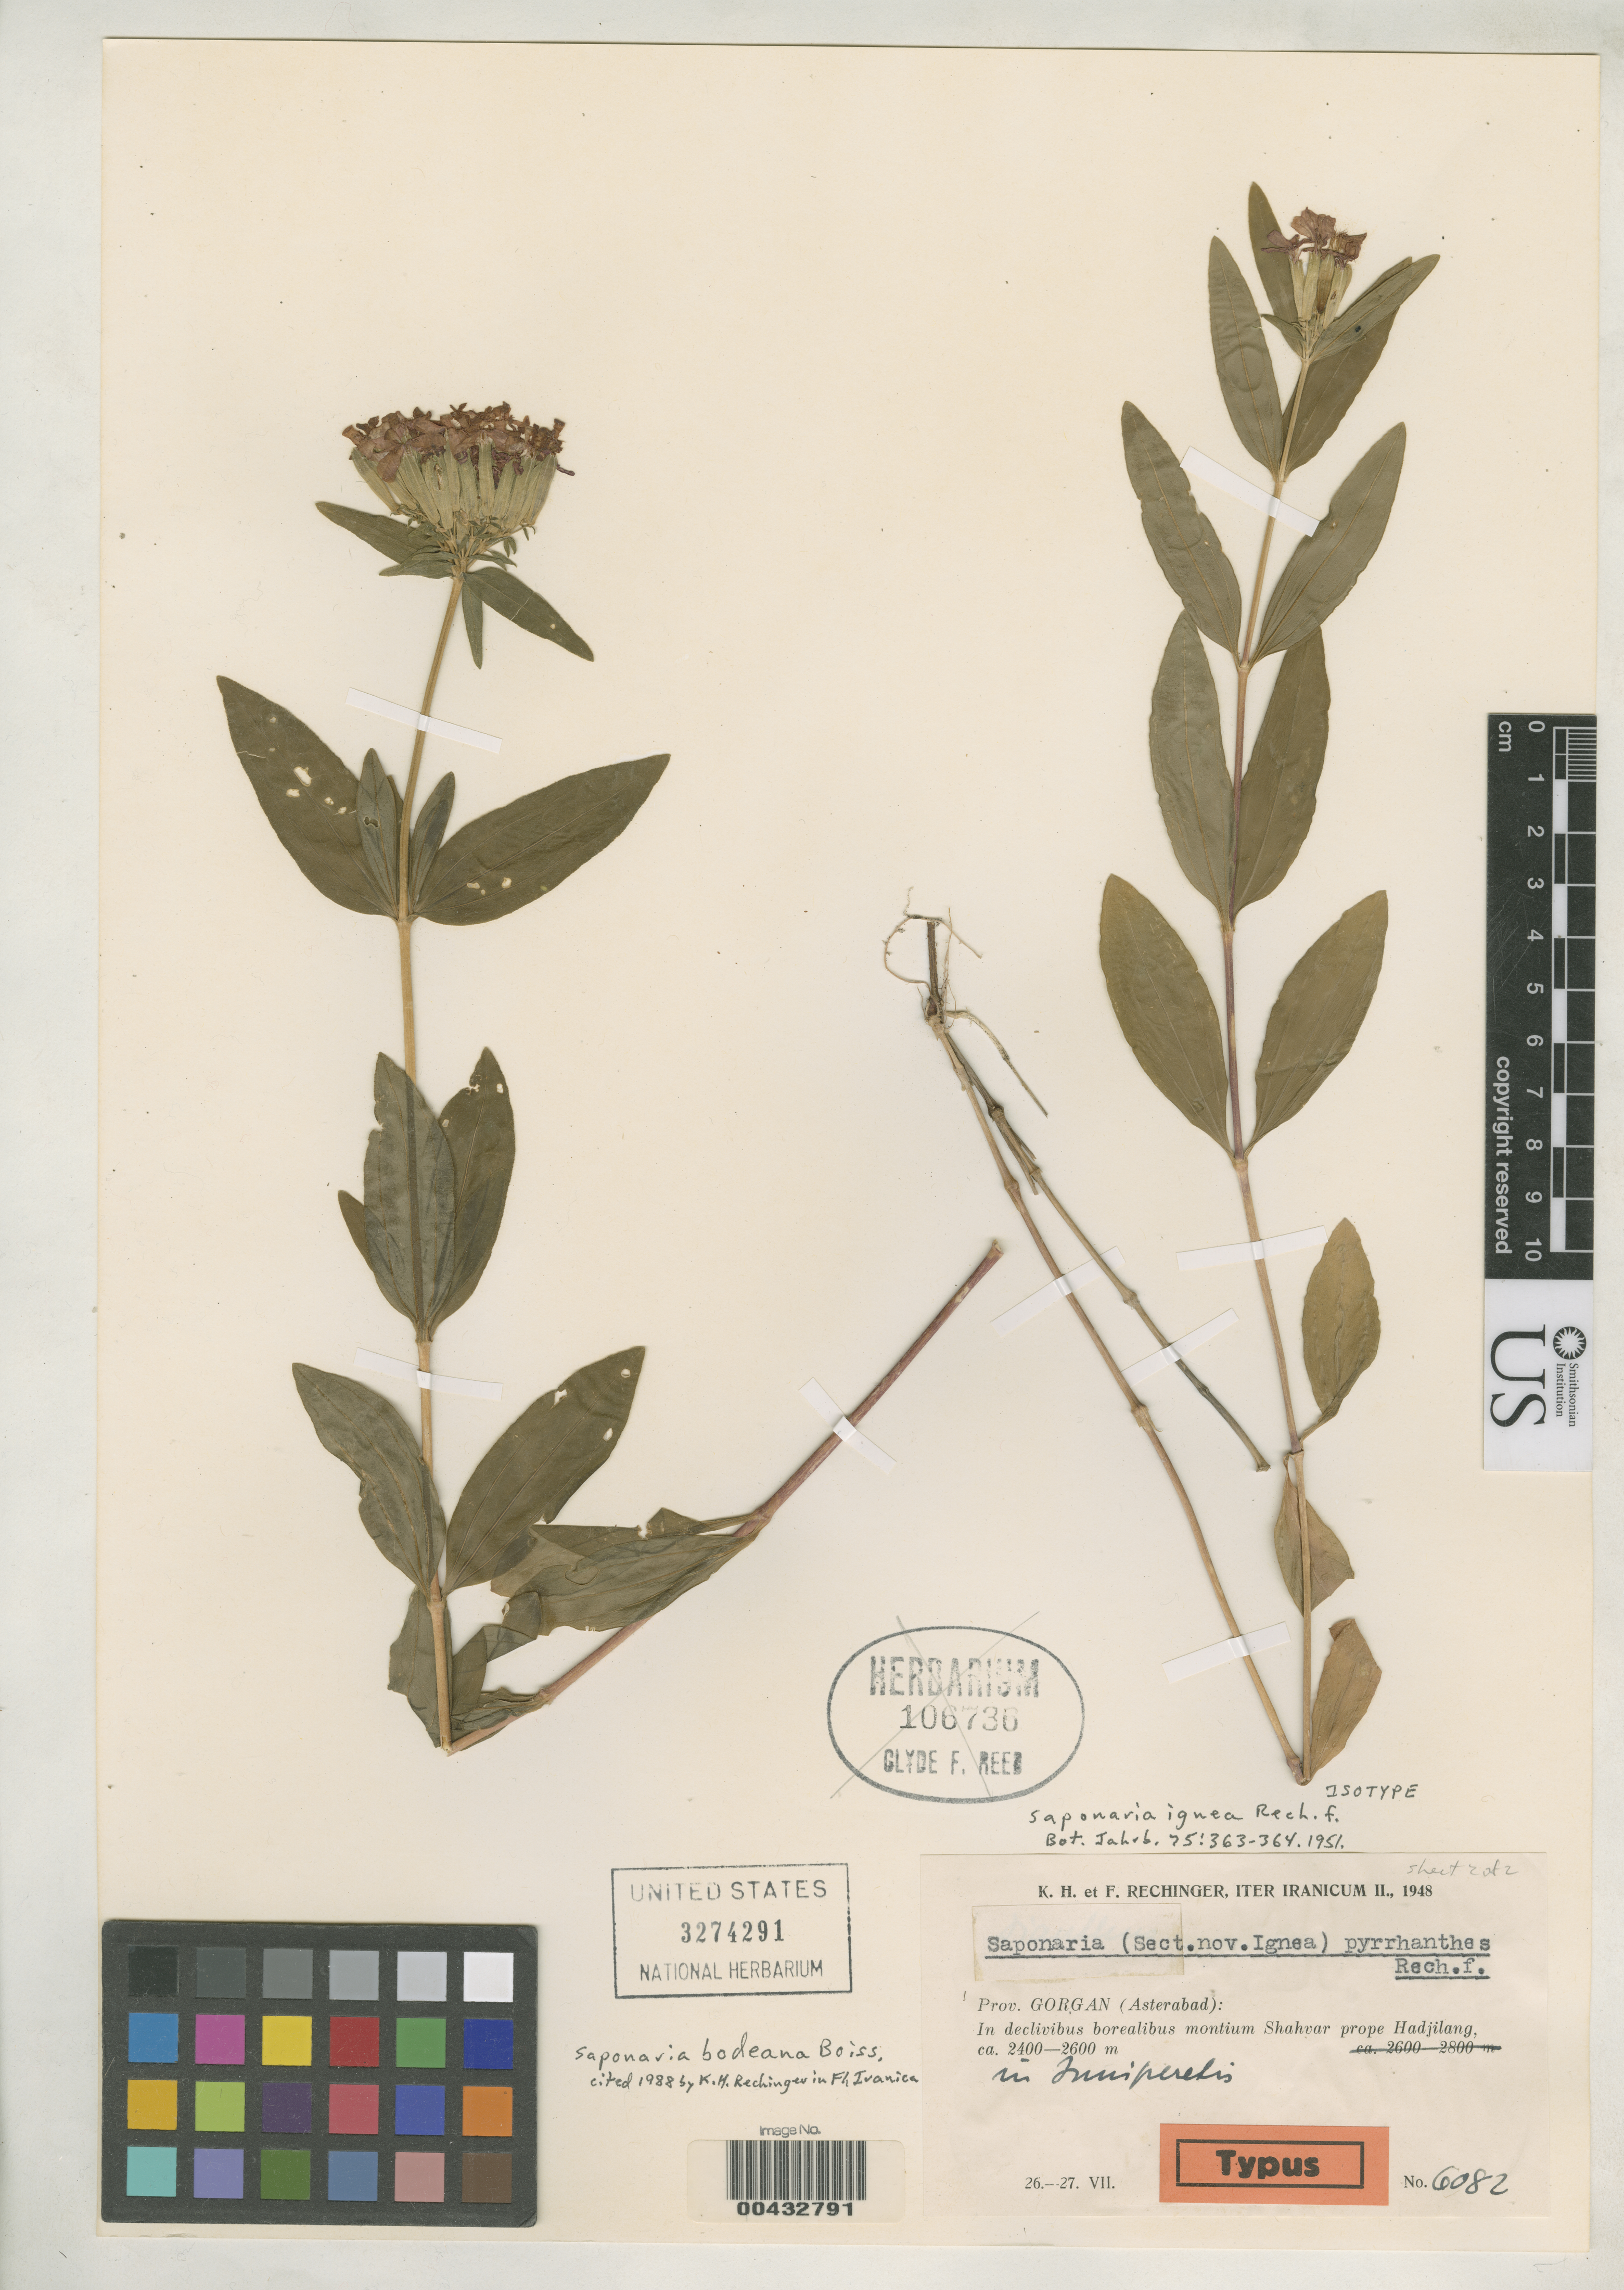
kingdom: Plantae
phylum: Tracheophyta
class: Magnoliopsida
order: Caryophyllales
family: Caryophyllaceae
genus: Saponaria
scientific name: Saponaria ignea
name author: Rech. f.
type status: Isotype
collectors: K. H. Rechinger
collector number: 6082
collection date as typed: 26 Jul 1948 to 27 Jul 1948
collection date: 1948-07-26/1948-07-27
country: Iran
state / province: Mazandaran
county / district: Gorgon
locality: Borealibus Montiumshahvar prope Hadjilang.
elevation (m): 2400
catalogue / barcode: US 3274291